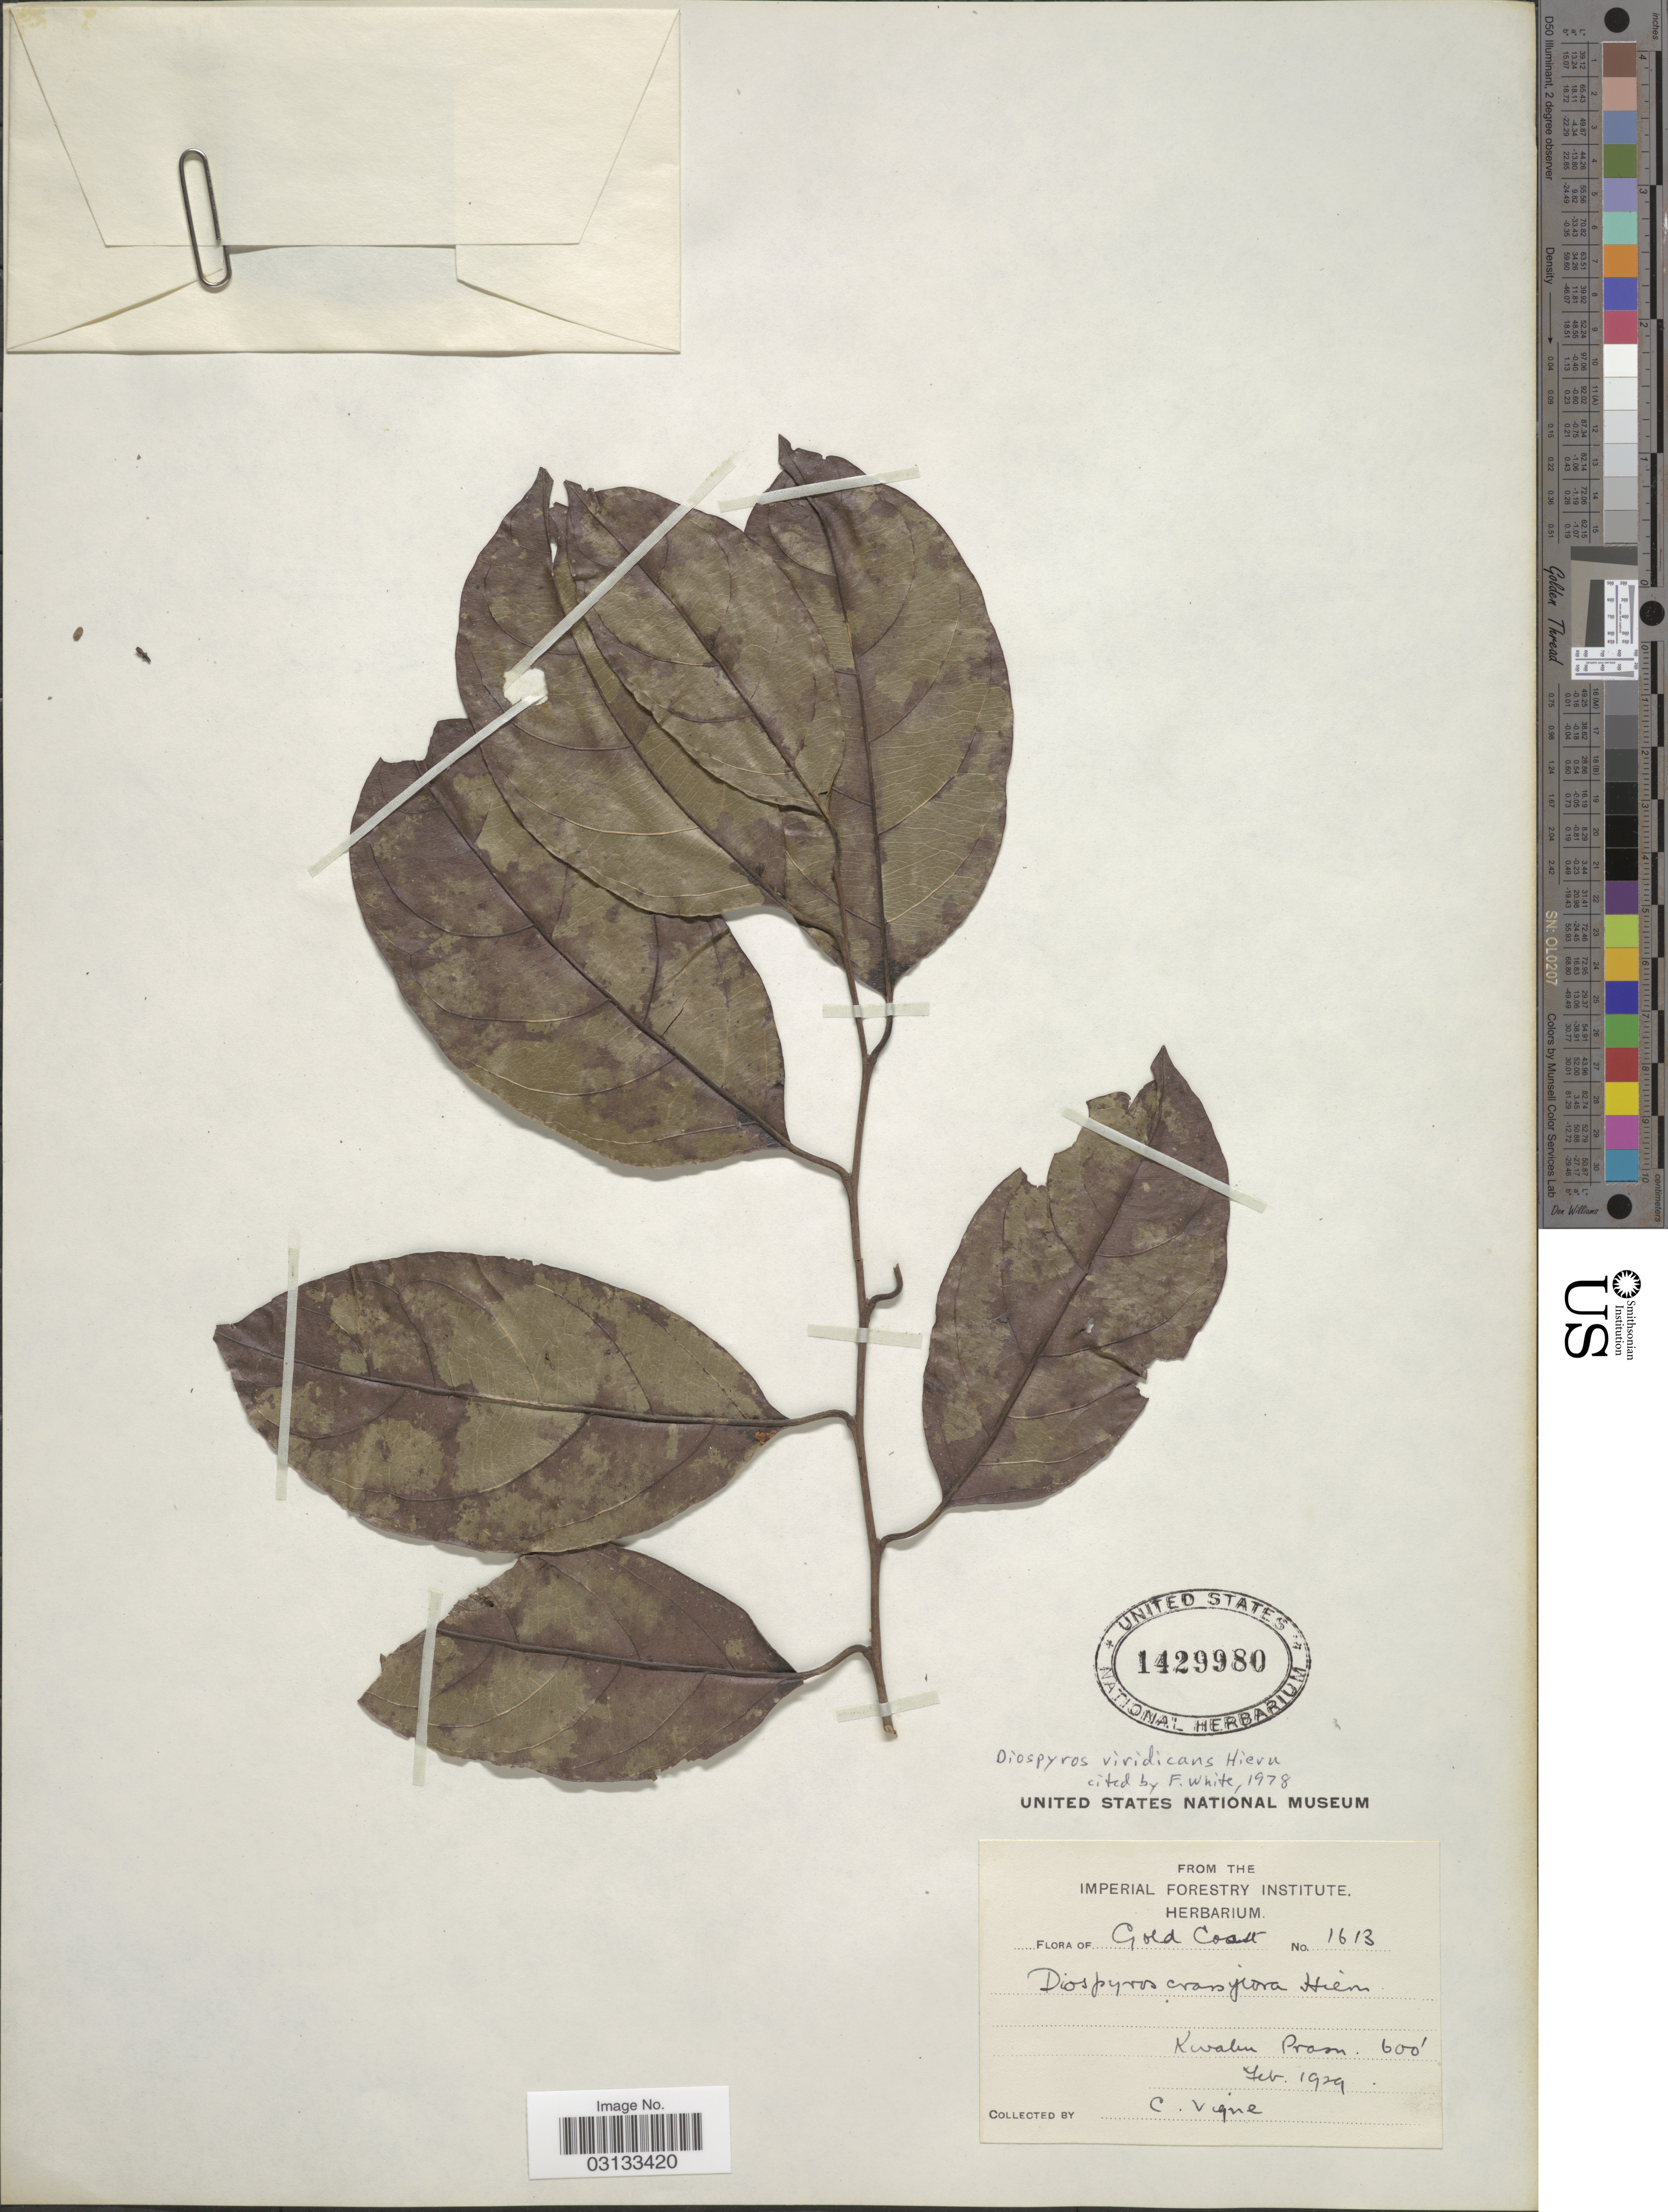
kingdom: Plantae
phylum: Tracheophyta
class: Magnoliopsida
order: Ericales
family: Ebenaceae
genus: Diospyros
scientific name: Diospyros viridicans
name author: Hiern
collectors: C. Vigne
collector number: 1613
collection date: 1929-02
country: Ghana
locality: Gold Coast, Kwahu Praso.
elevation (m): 183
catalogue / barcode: US 1429980